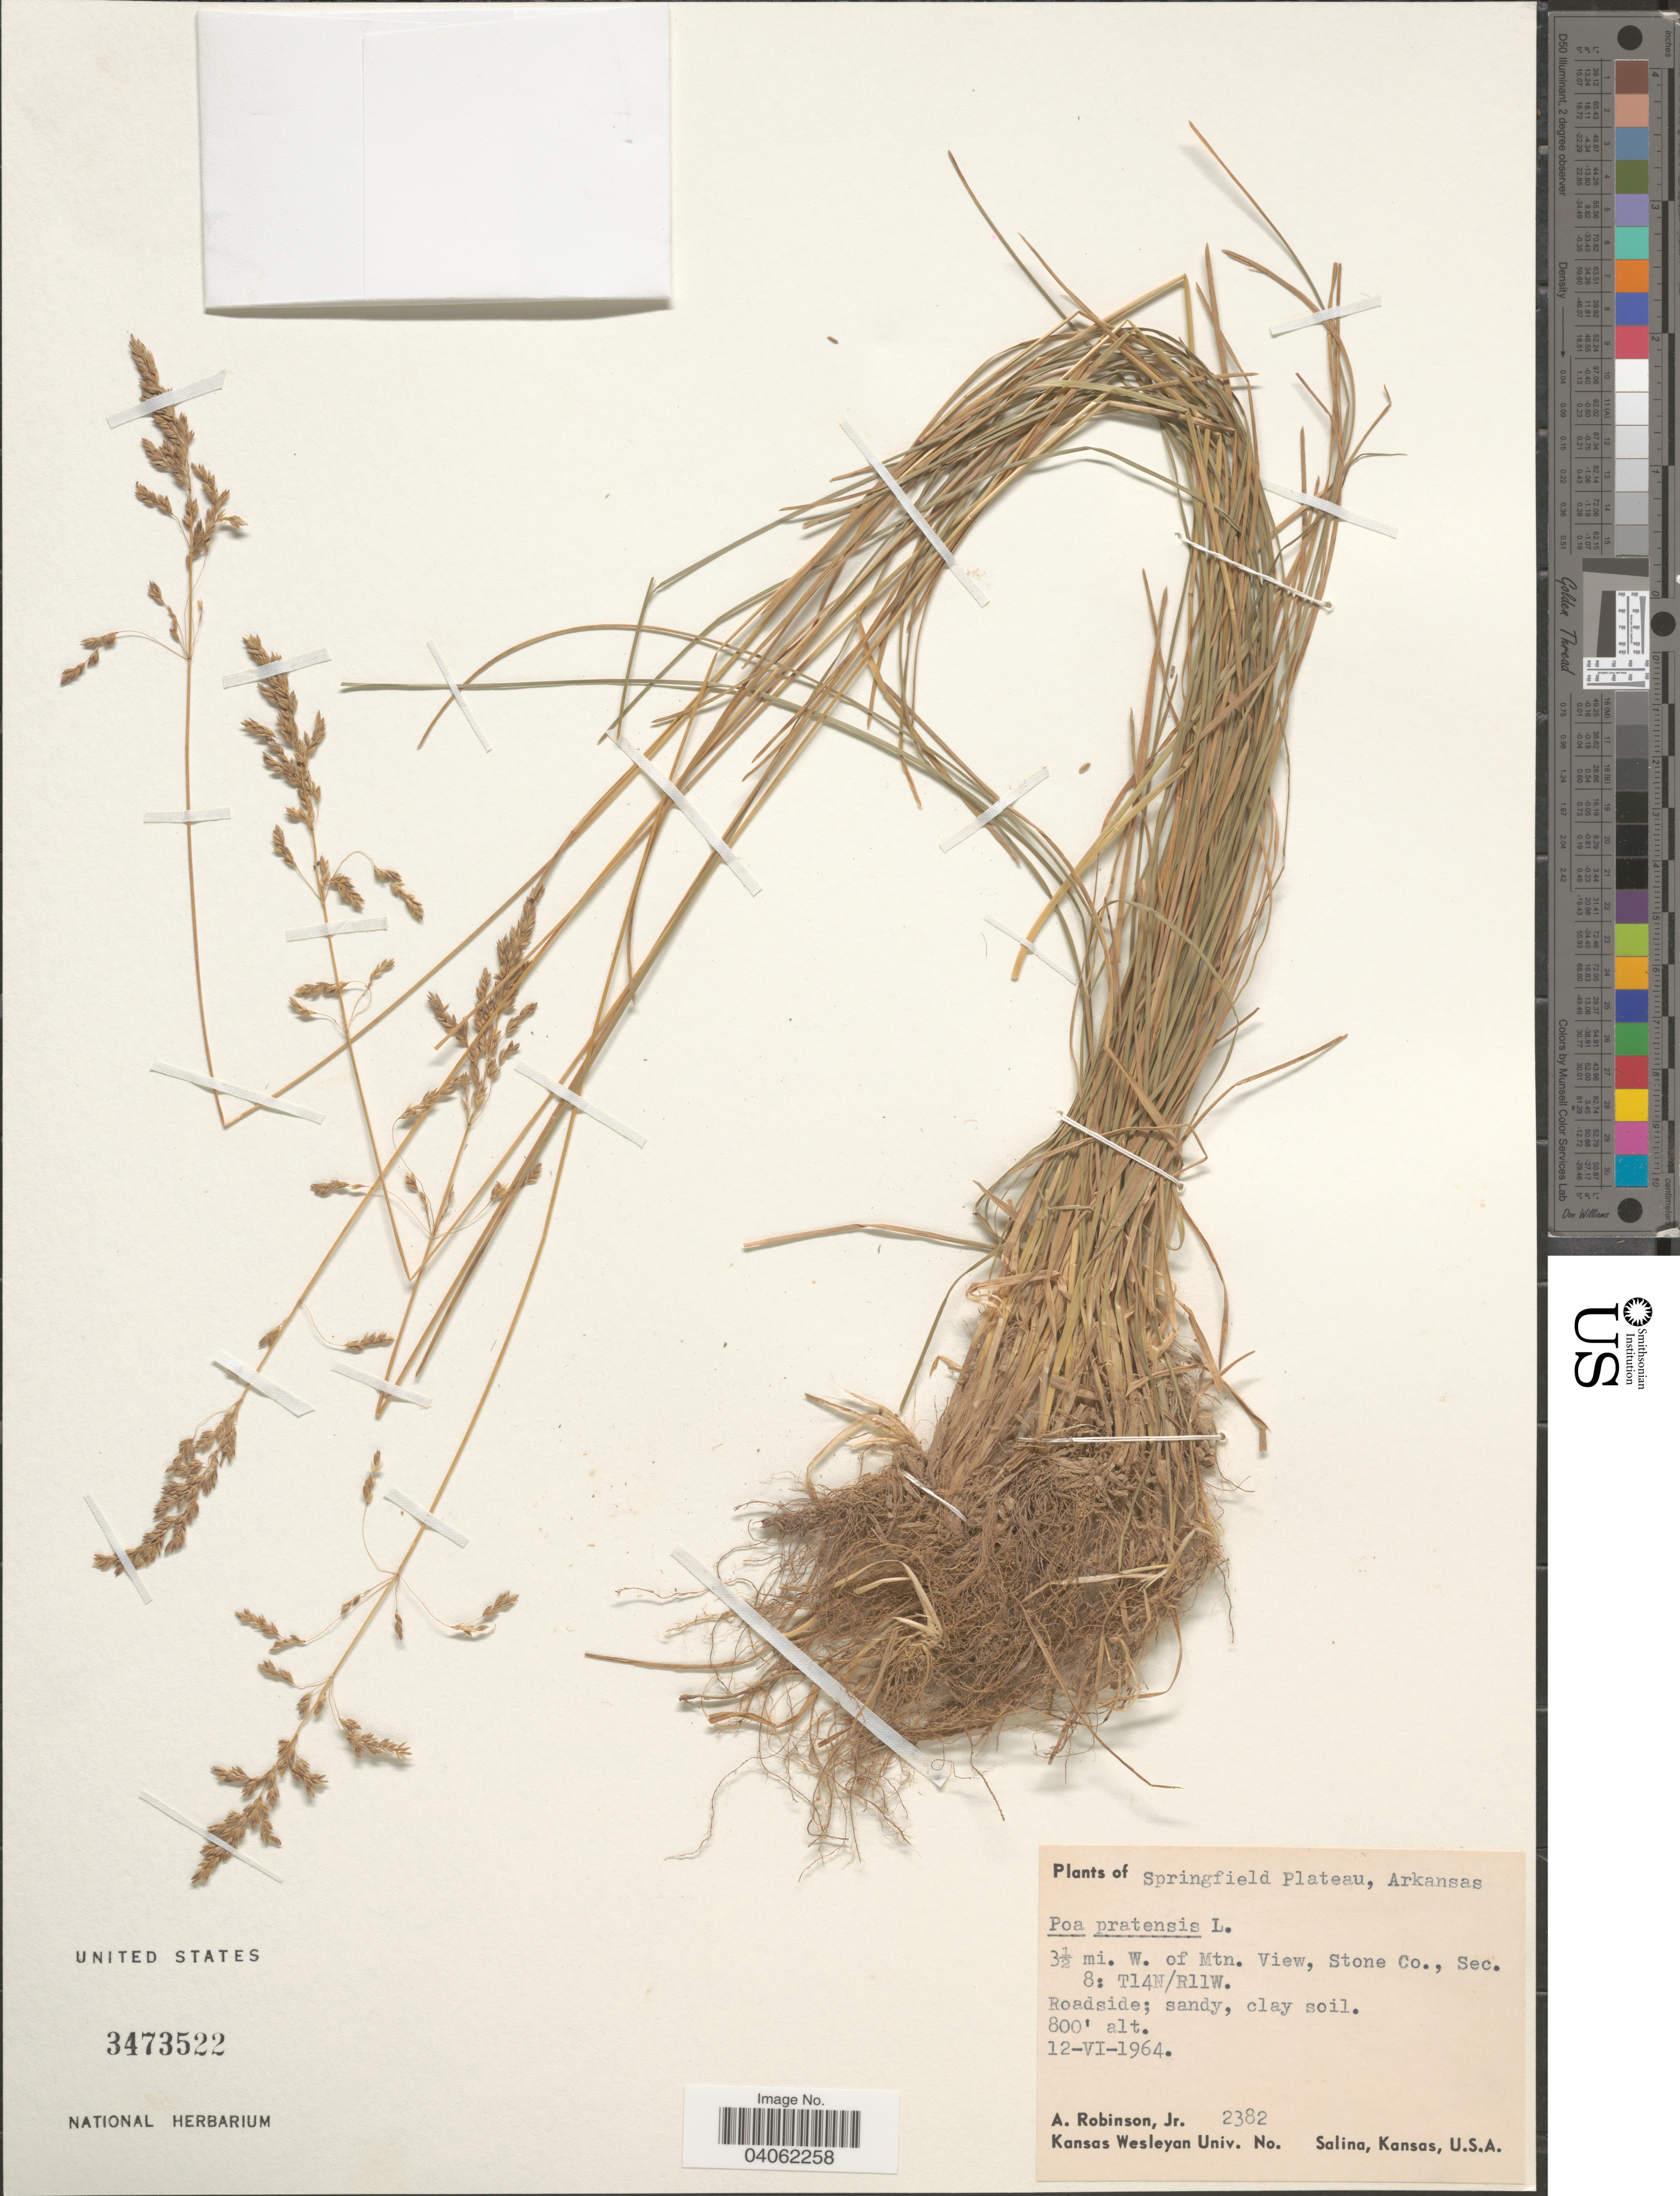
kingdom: Plantae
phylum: Tracheophyta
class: Liliopsida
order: Poales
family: Poaceae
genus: Poa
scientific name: Poa pratensis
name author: L.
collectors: A. Robinson Jr.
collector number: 2382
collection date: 1964-06-12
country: United States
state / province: Arkansas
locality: Springfield Plateau. 3½ mi. W. of Mtn. View, Stone Co., Sec. 8: T14N/R11W.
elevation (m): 244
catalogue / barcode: US 3473522